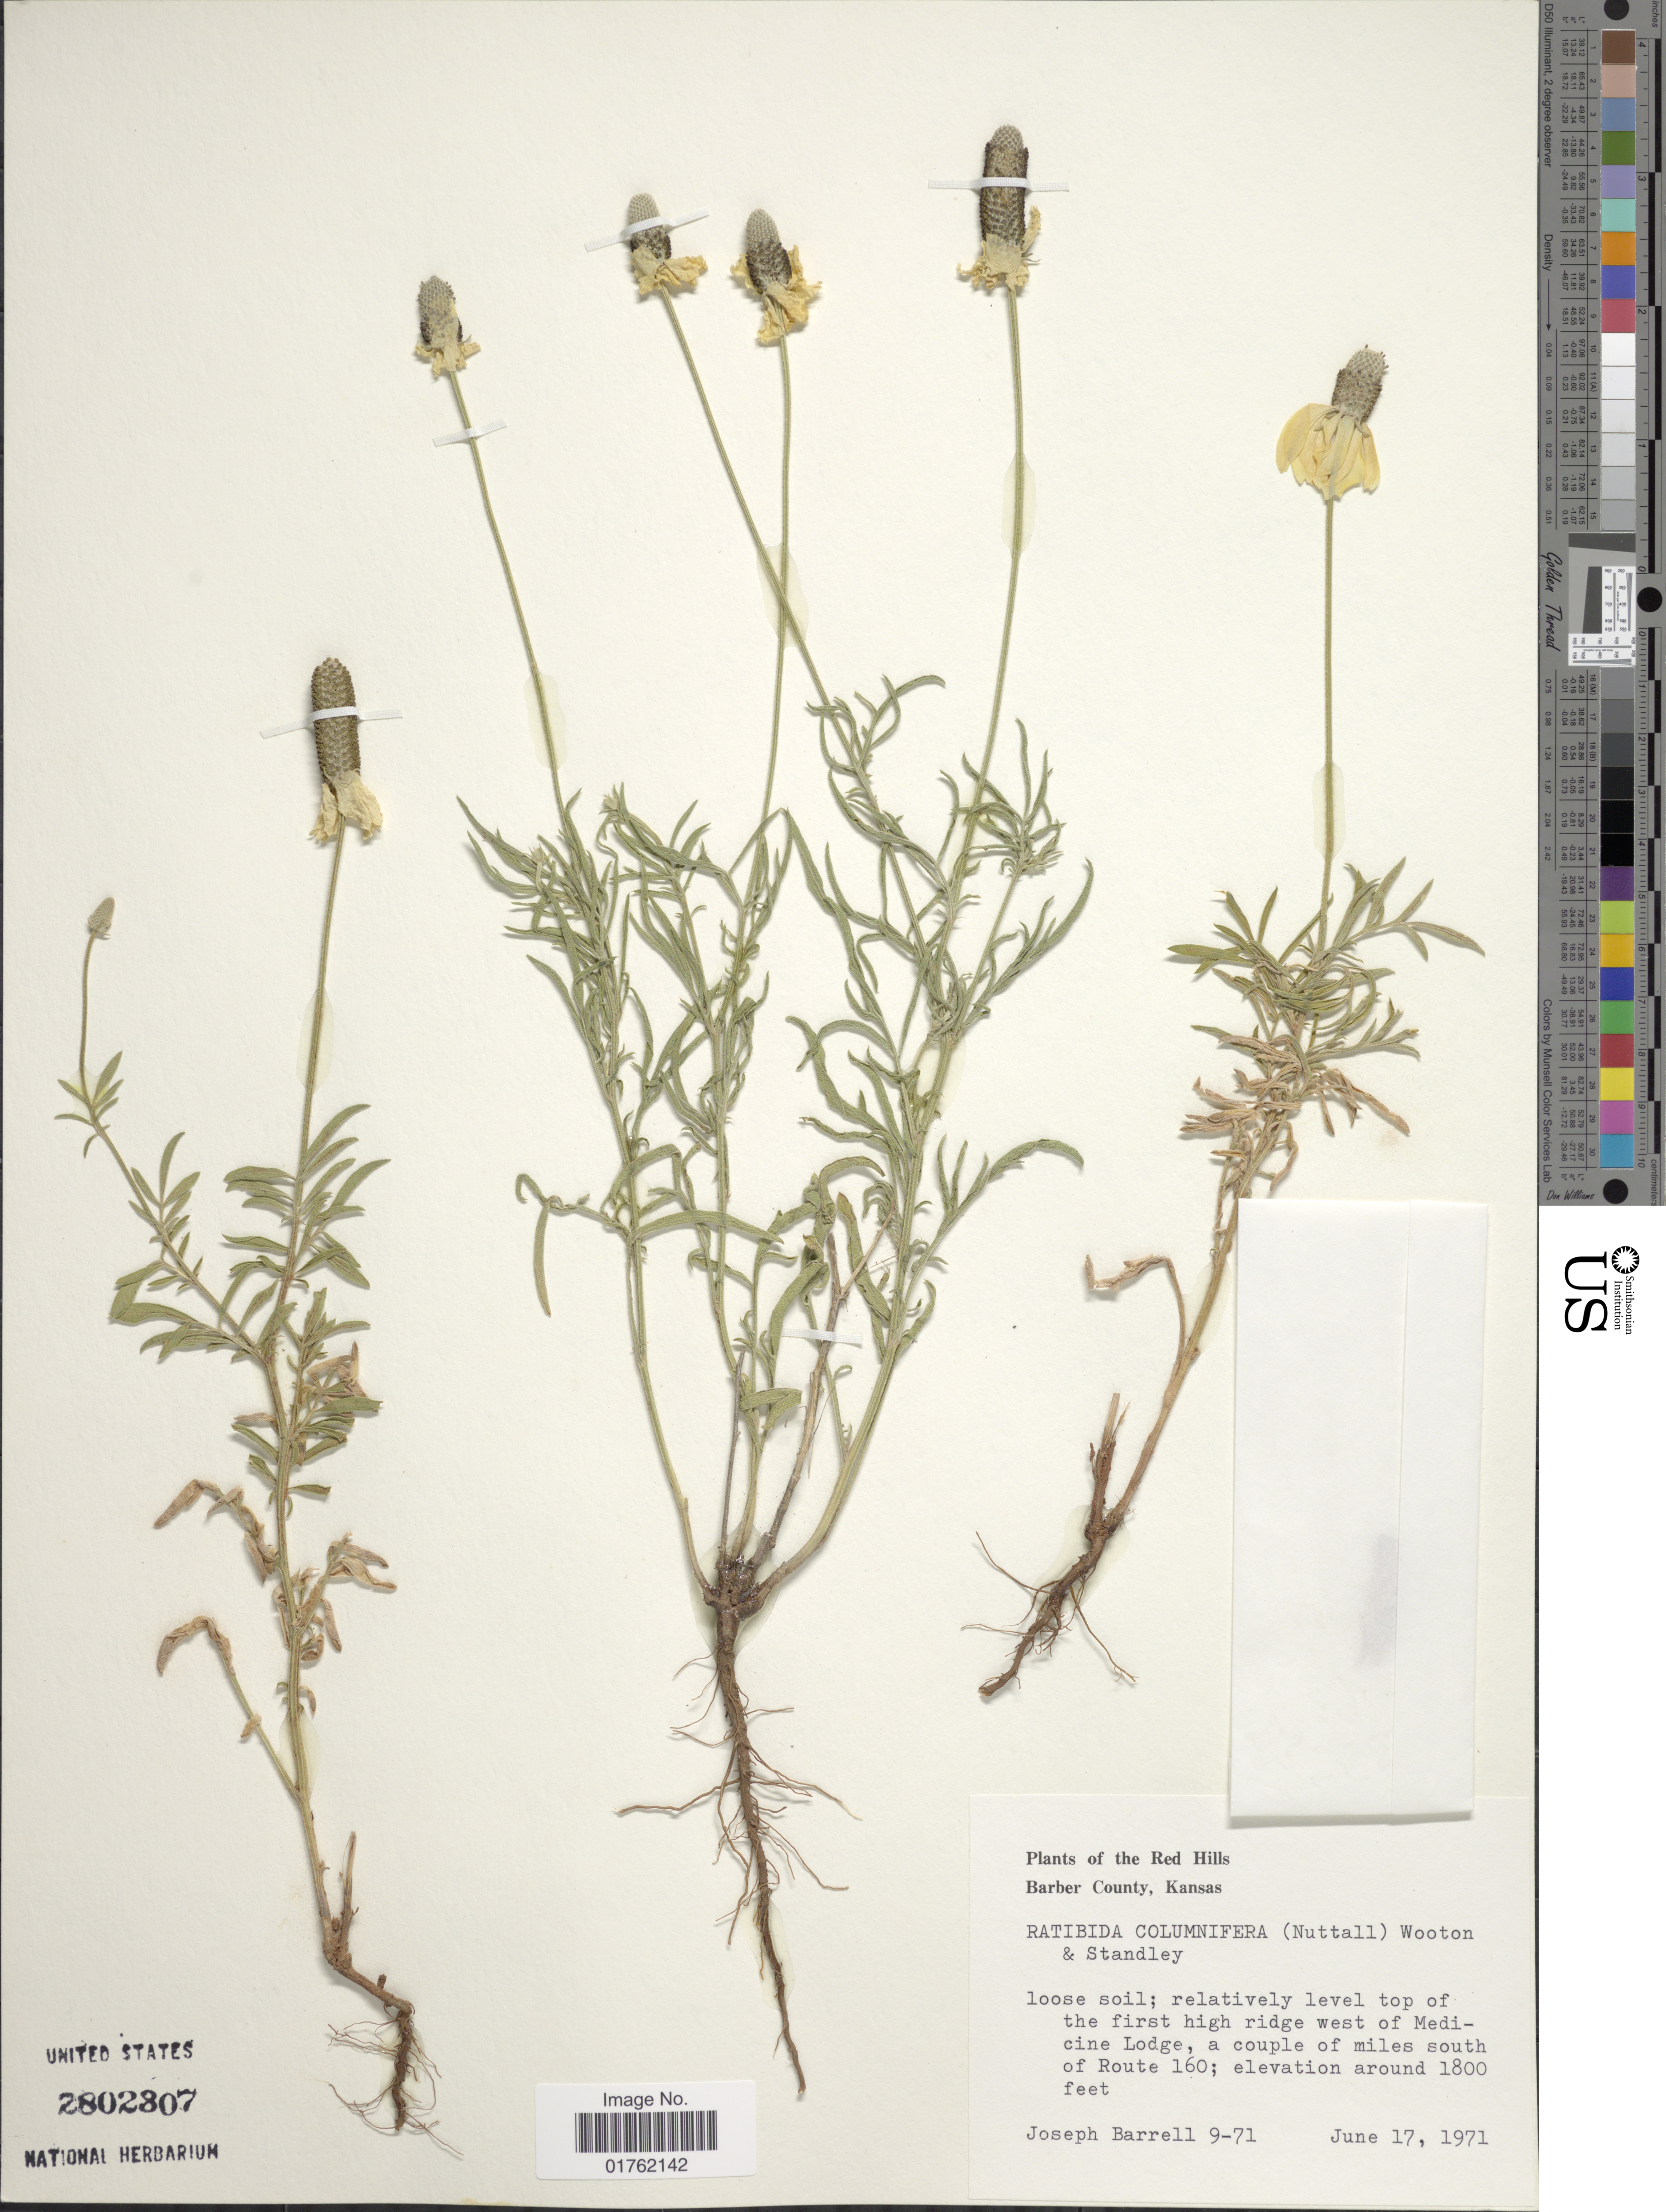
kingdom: Plantae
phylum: Tracheophyta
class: Magnoliopsida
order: Asterales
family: Asteraceae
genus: Ratibida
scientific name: Ratibida columnaris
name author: (Pursh) D. Don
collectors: J. Barrell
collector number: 9-71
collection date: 1971-06-17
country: United States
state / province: Kansas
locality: The Red Hills Barber County, relatively level top of the first high ridge west of Medicine Lodge, a couple of milles south of Route 160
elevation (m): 549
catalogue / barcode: US 2802307